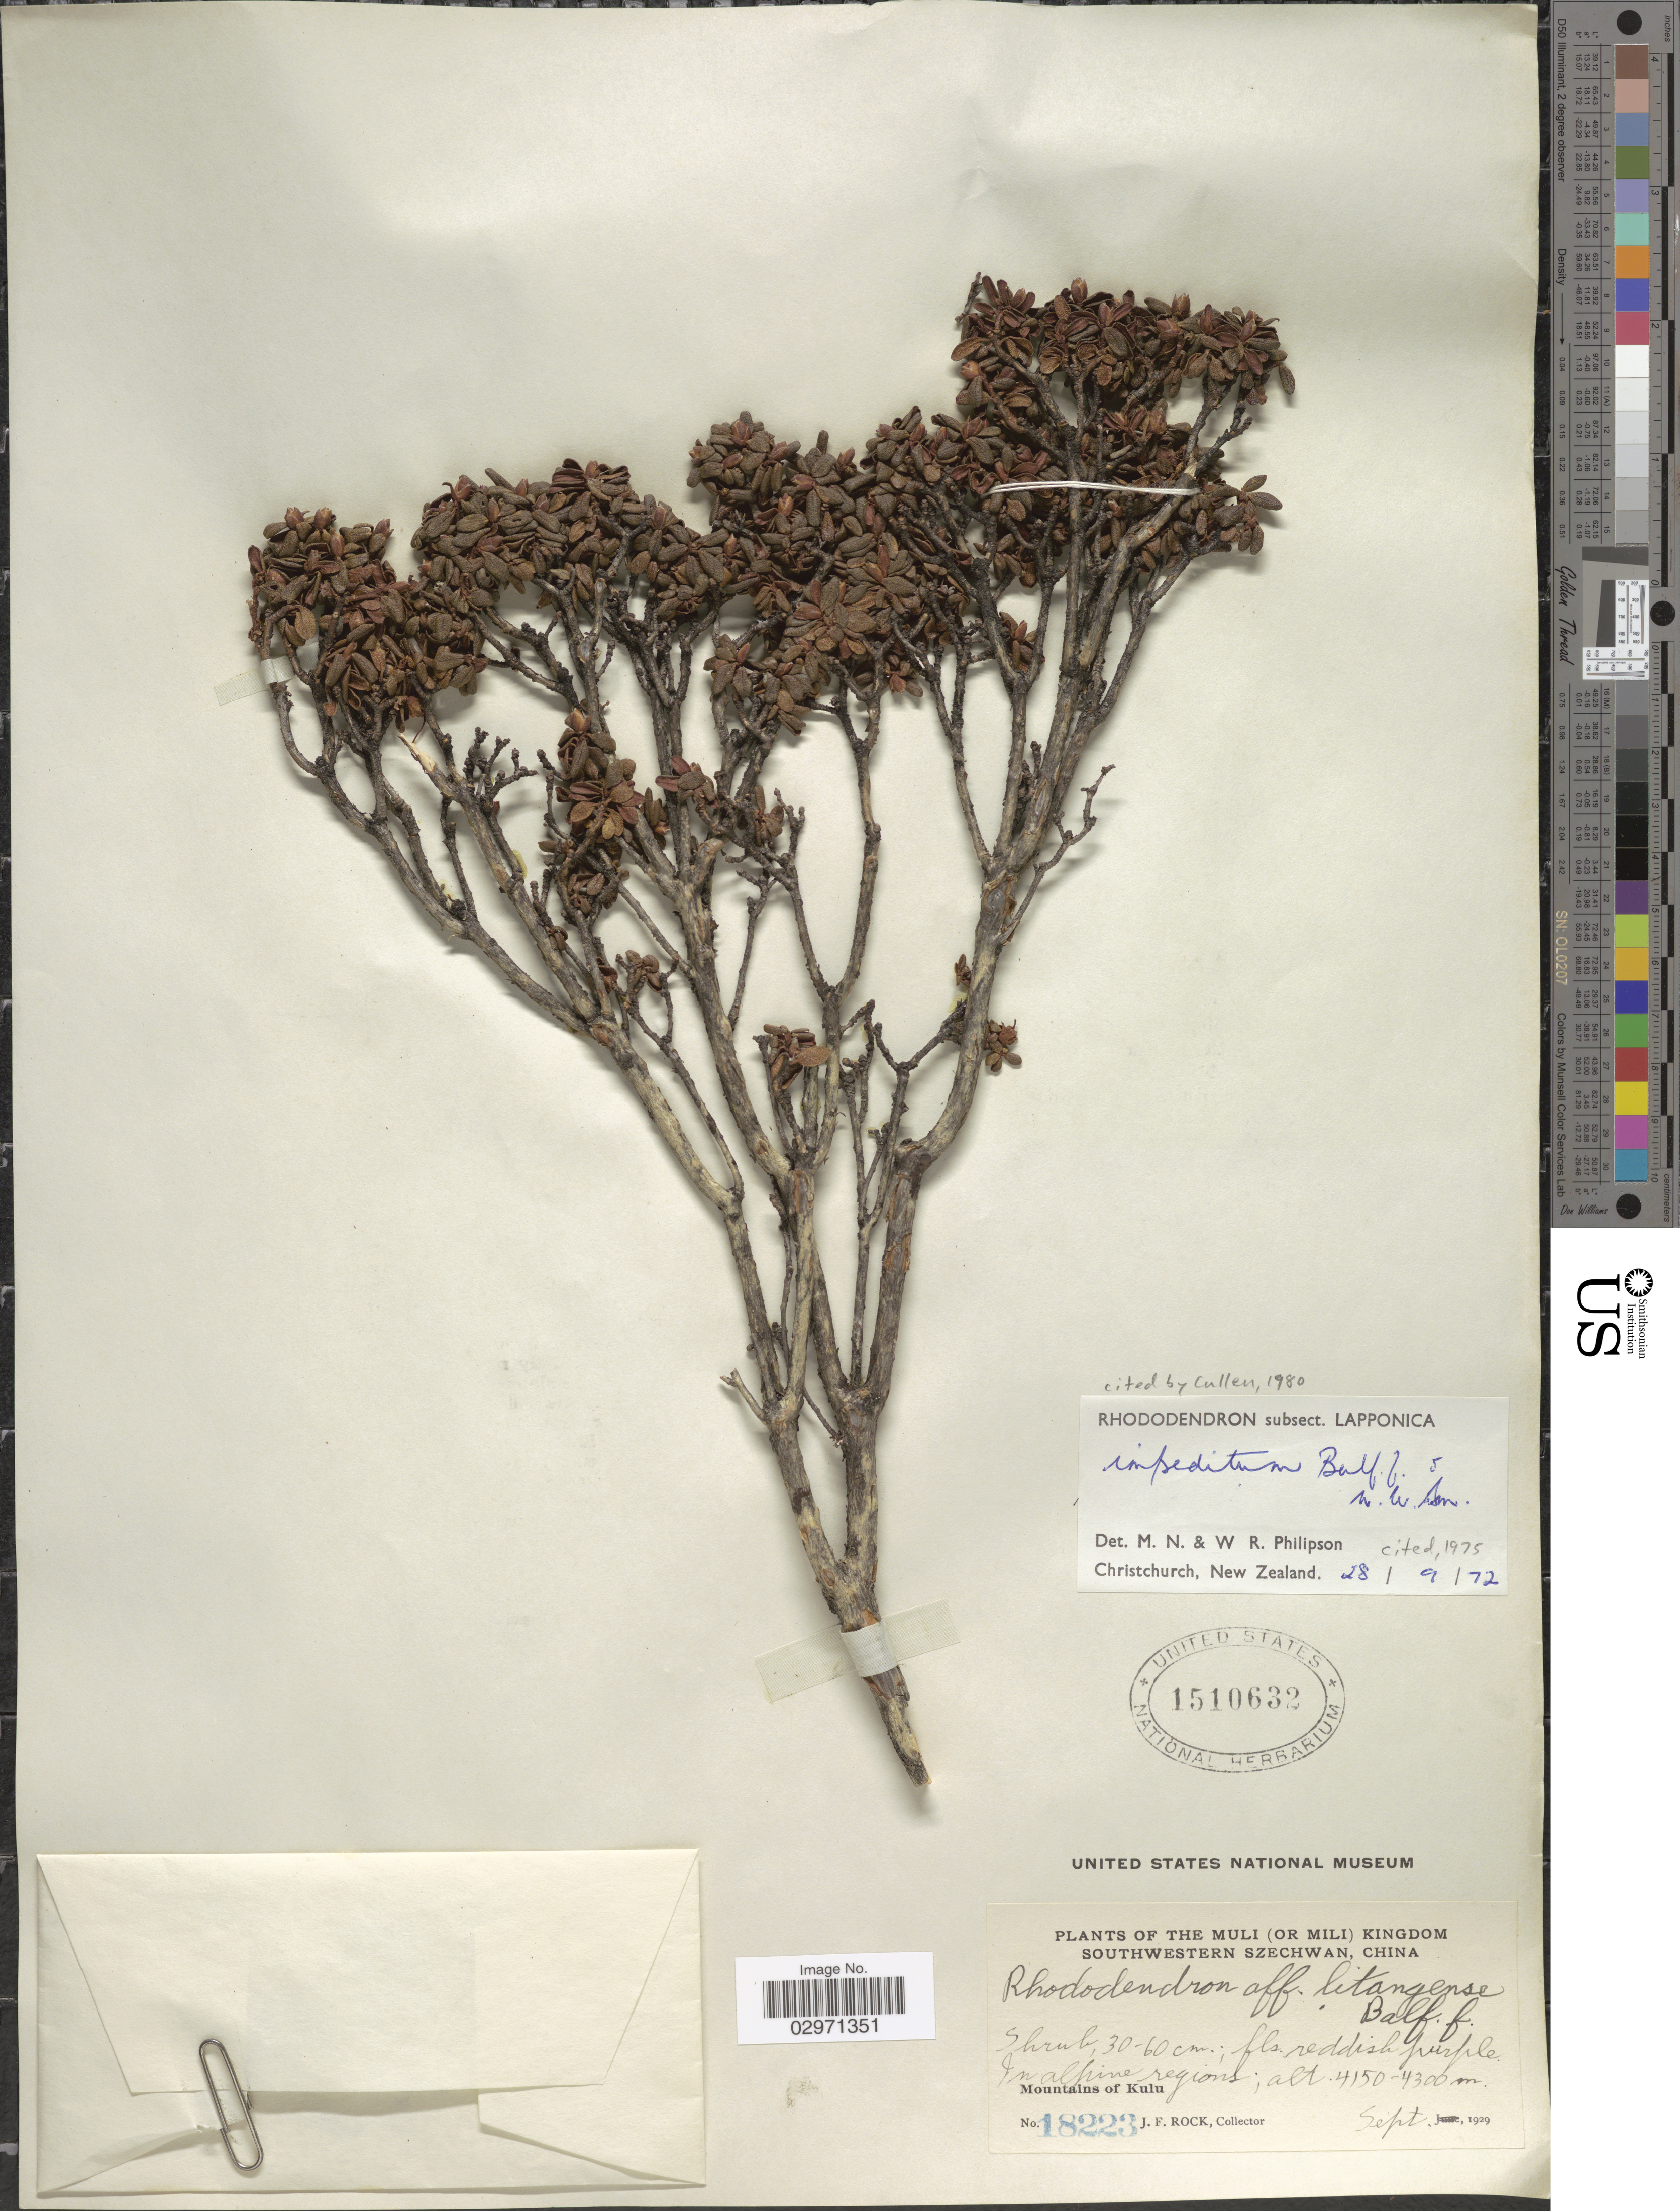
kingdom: Plantae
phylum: Tracheophyta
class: Magnoliopsida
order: Ericales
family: Ericaceae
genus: Rhododendron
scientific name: Rhododendron impeditum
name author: Balf. f. & W.W. Sm.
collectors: J. Rock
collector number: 18223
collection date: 1929-09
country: China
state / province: Sichuan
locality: Muli (Or Mili) Kingdom. Southwestern Szechwan. In alpine regions. Mountains of Kulu.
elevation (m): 4150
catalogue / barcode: US 1510632